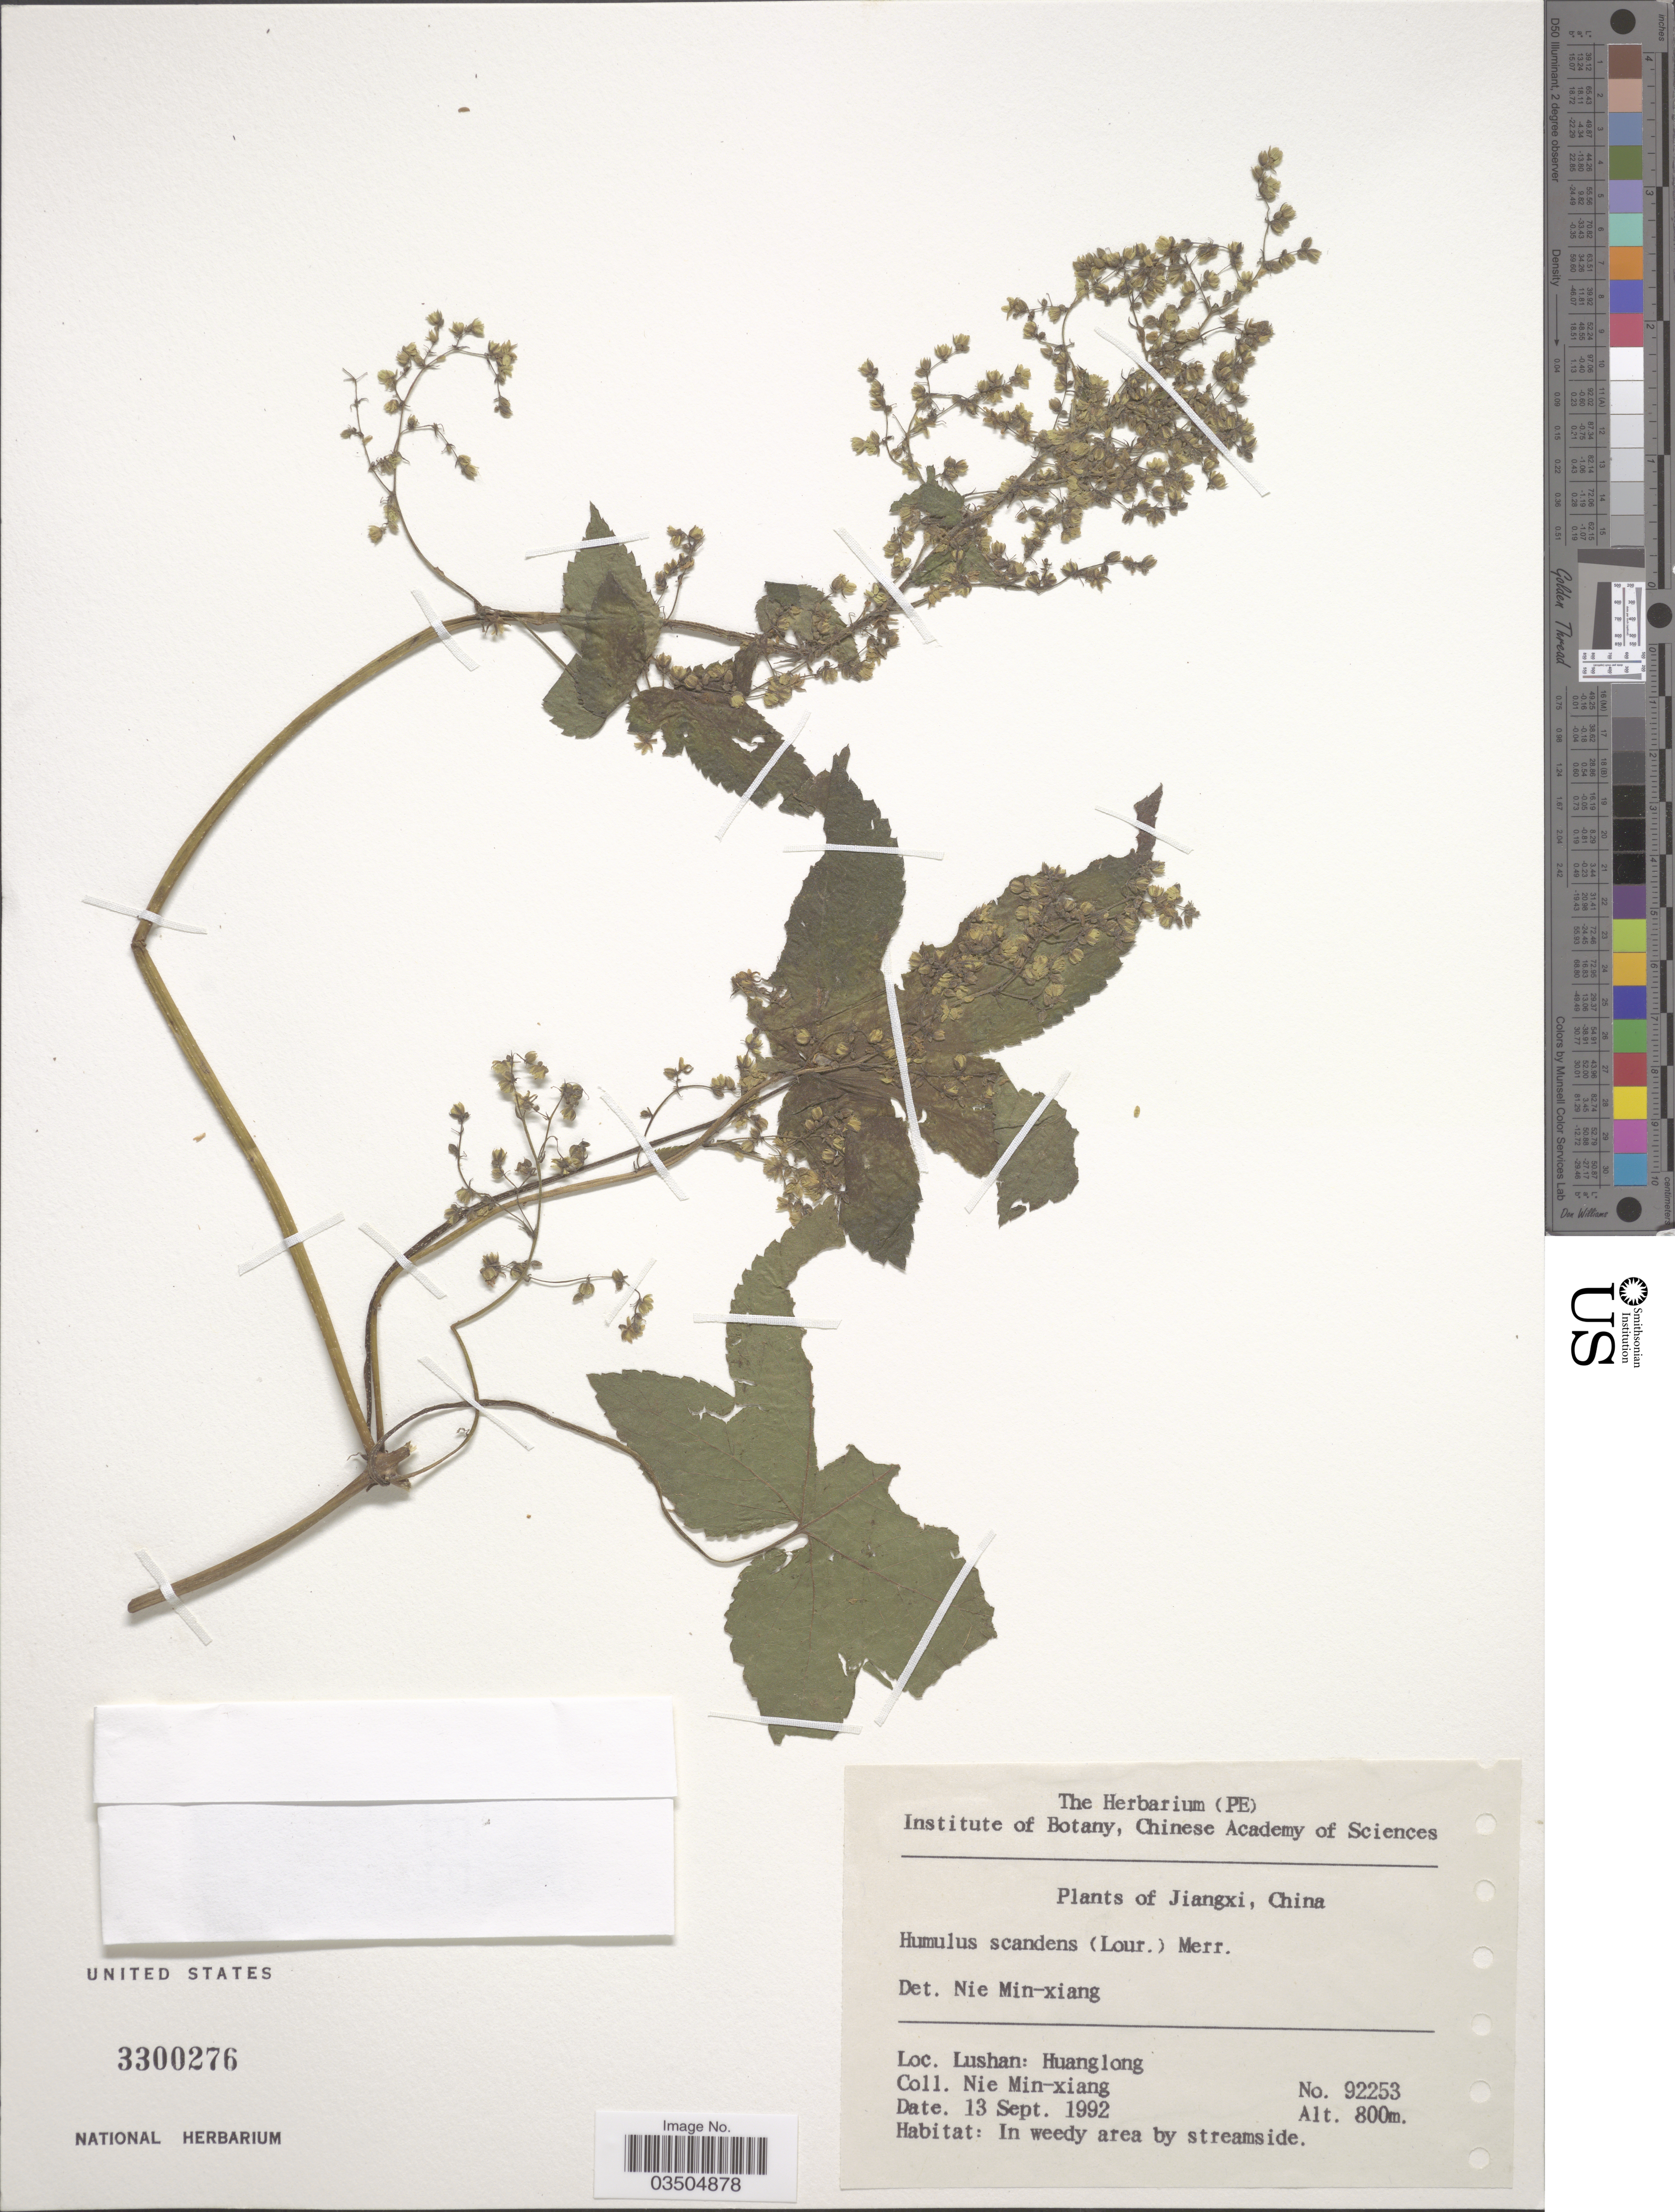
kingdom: Plantae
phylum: Tracheophyta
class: Magnoliopsida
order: Rosales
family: Cannabaceae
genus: Humulus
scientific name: Humulus scandens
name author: (Lour.) Merr.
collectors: M. Nie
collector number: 92253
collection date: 1992-09-13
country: China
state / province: Jiangxi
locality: Lushan: Huanglong.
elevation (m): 800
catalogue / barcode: US 3300276